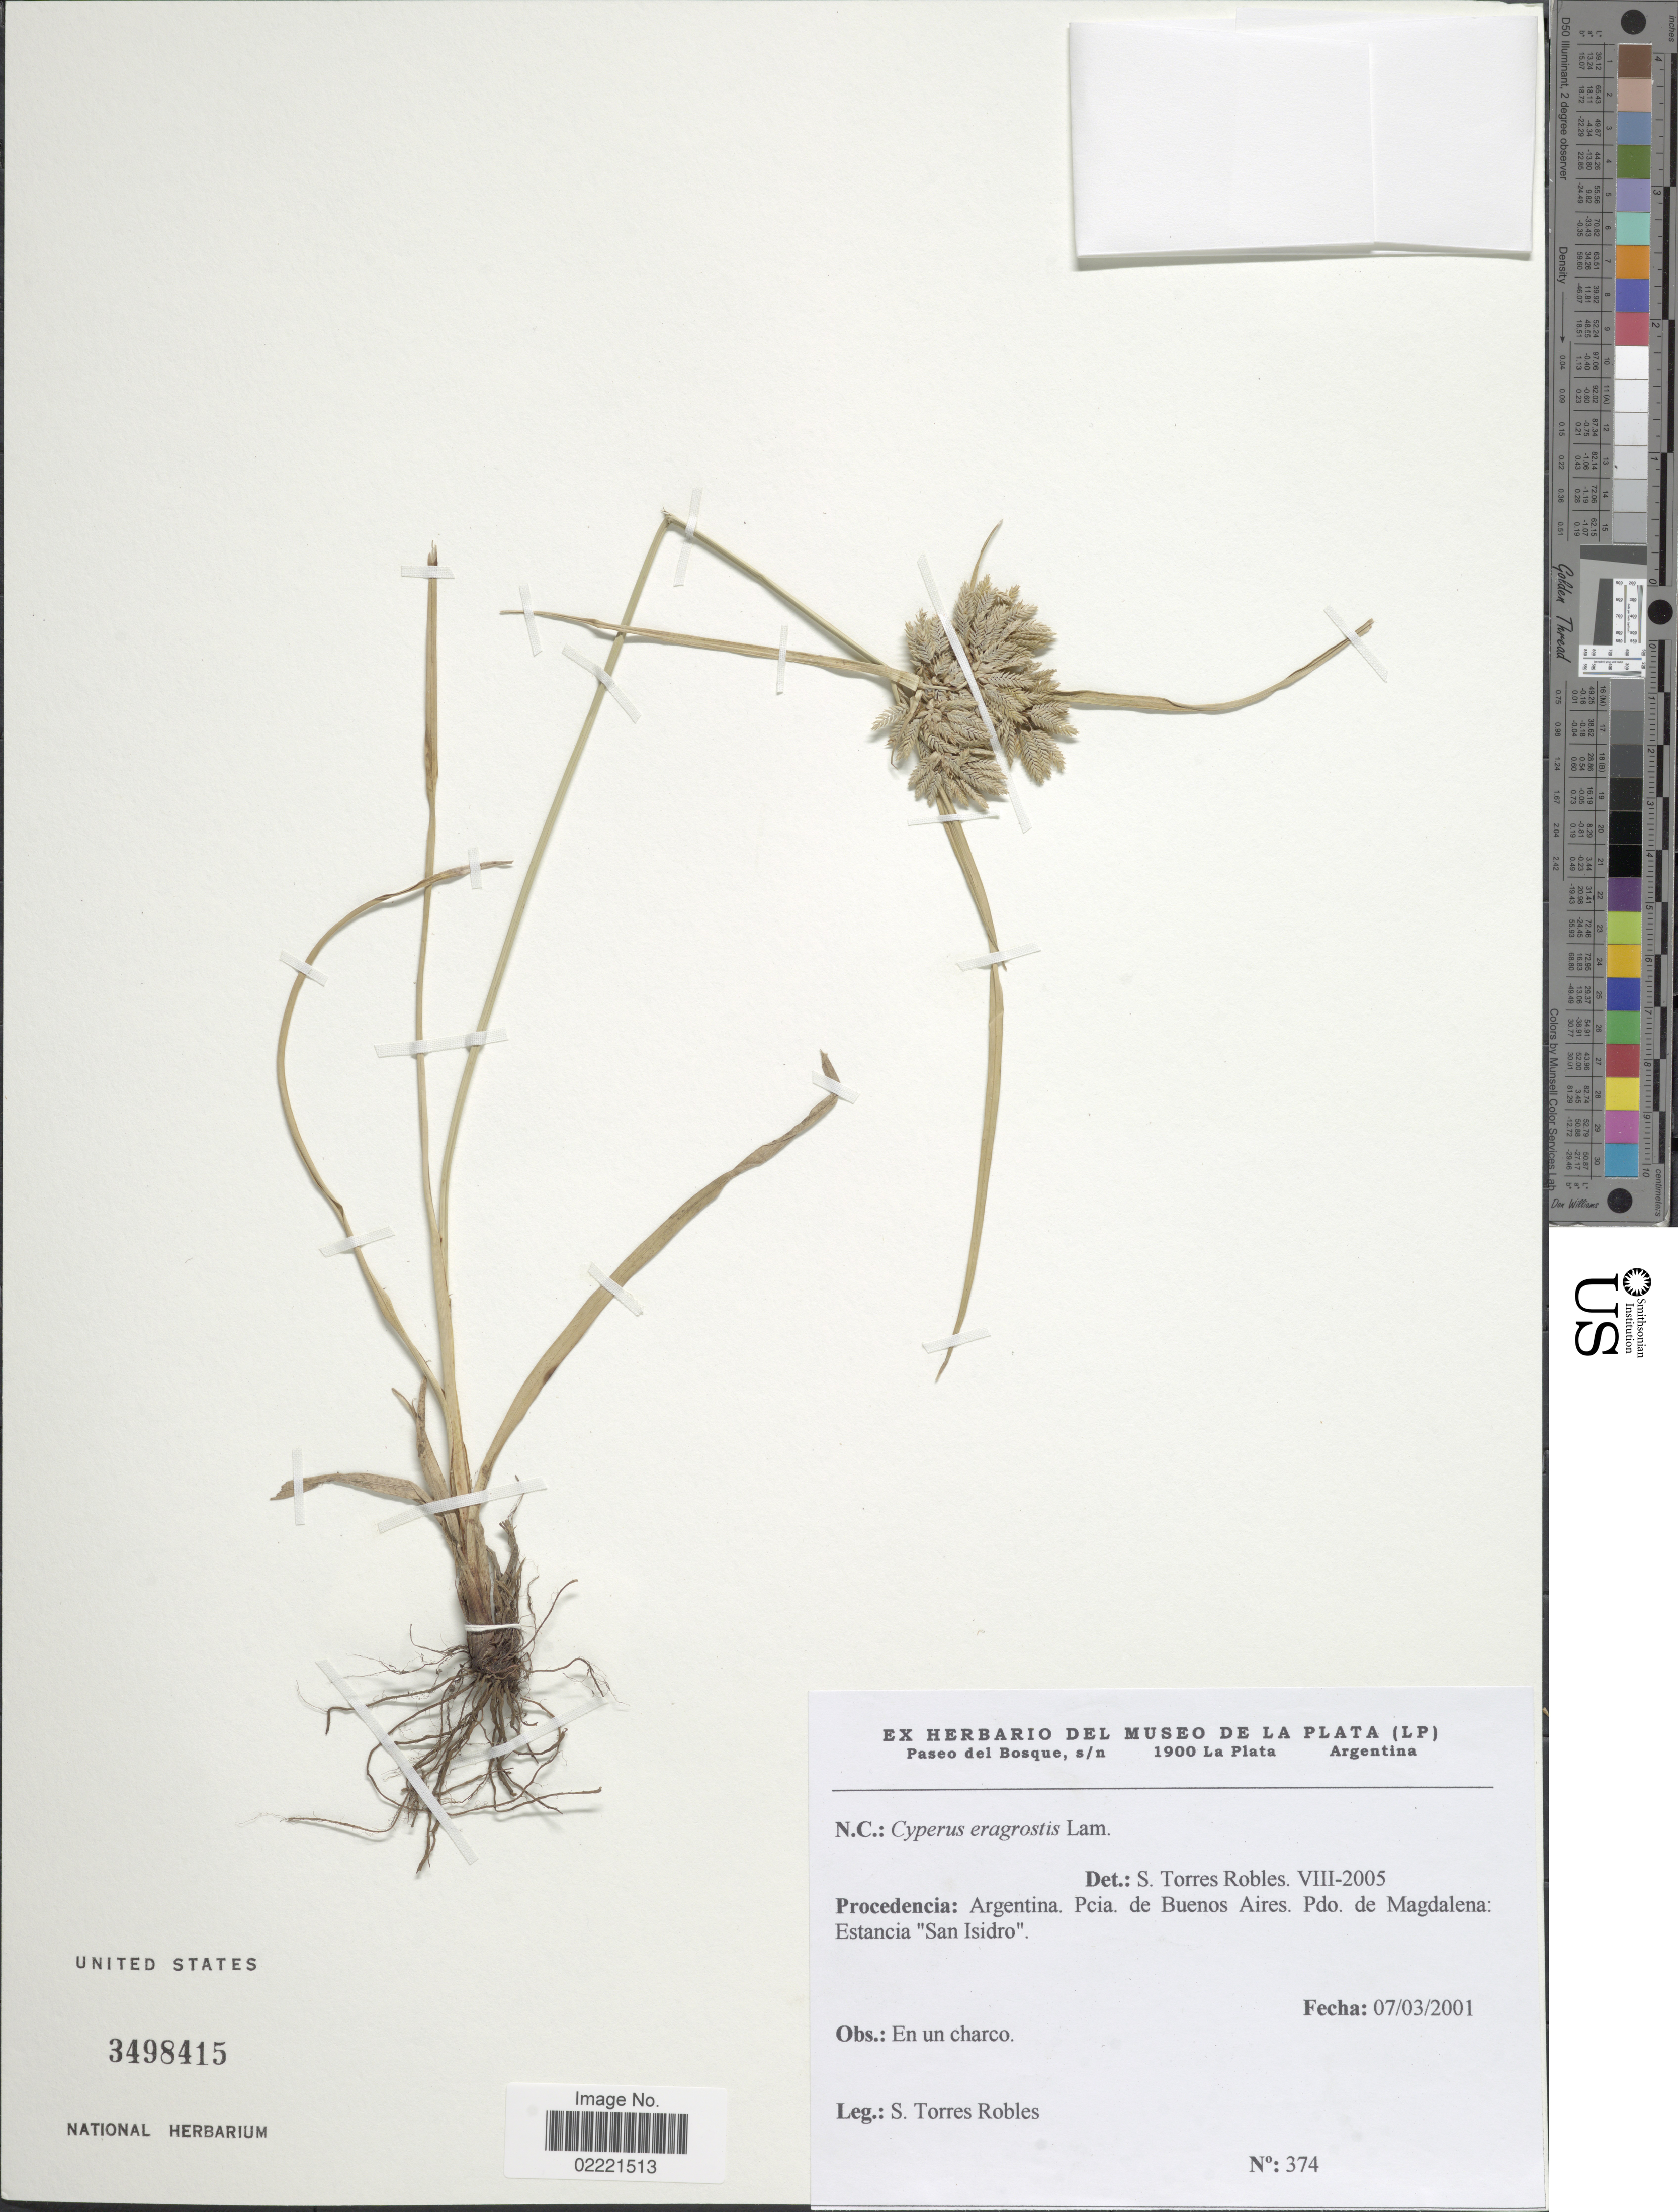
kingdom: Plantae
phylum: Tracheophyta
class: Liliopsida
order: Poales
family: Cyperaceae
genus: Cyperus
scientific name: Cyperus eragrostis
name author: Lam.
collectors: S. Torres Robles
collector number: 374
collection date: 2001-03-07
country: Argentina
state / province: Buenos Aires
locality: Procedencia: Argentina, Pcia. de Buenos Aires, Pdo. de Magdalena, Estancia "San Isidro"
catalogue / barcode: US 3498415